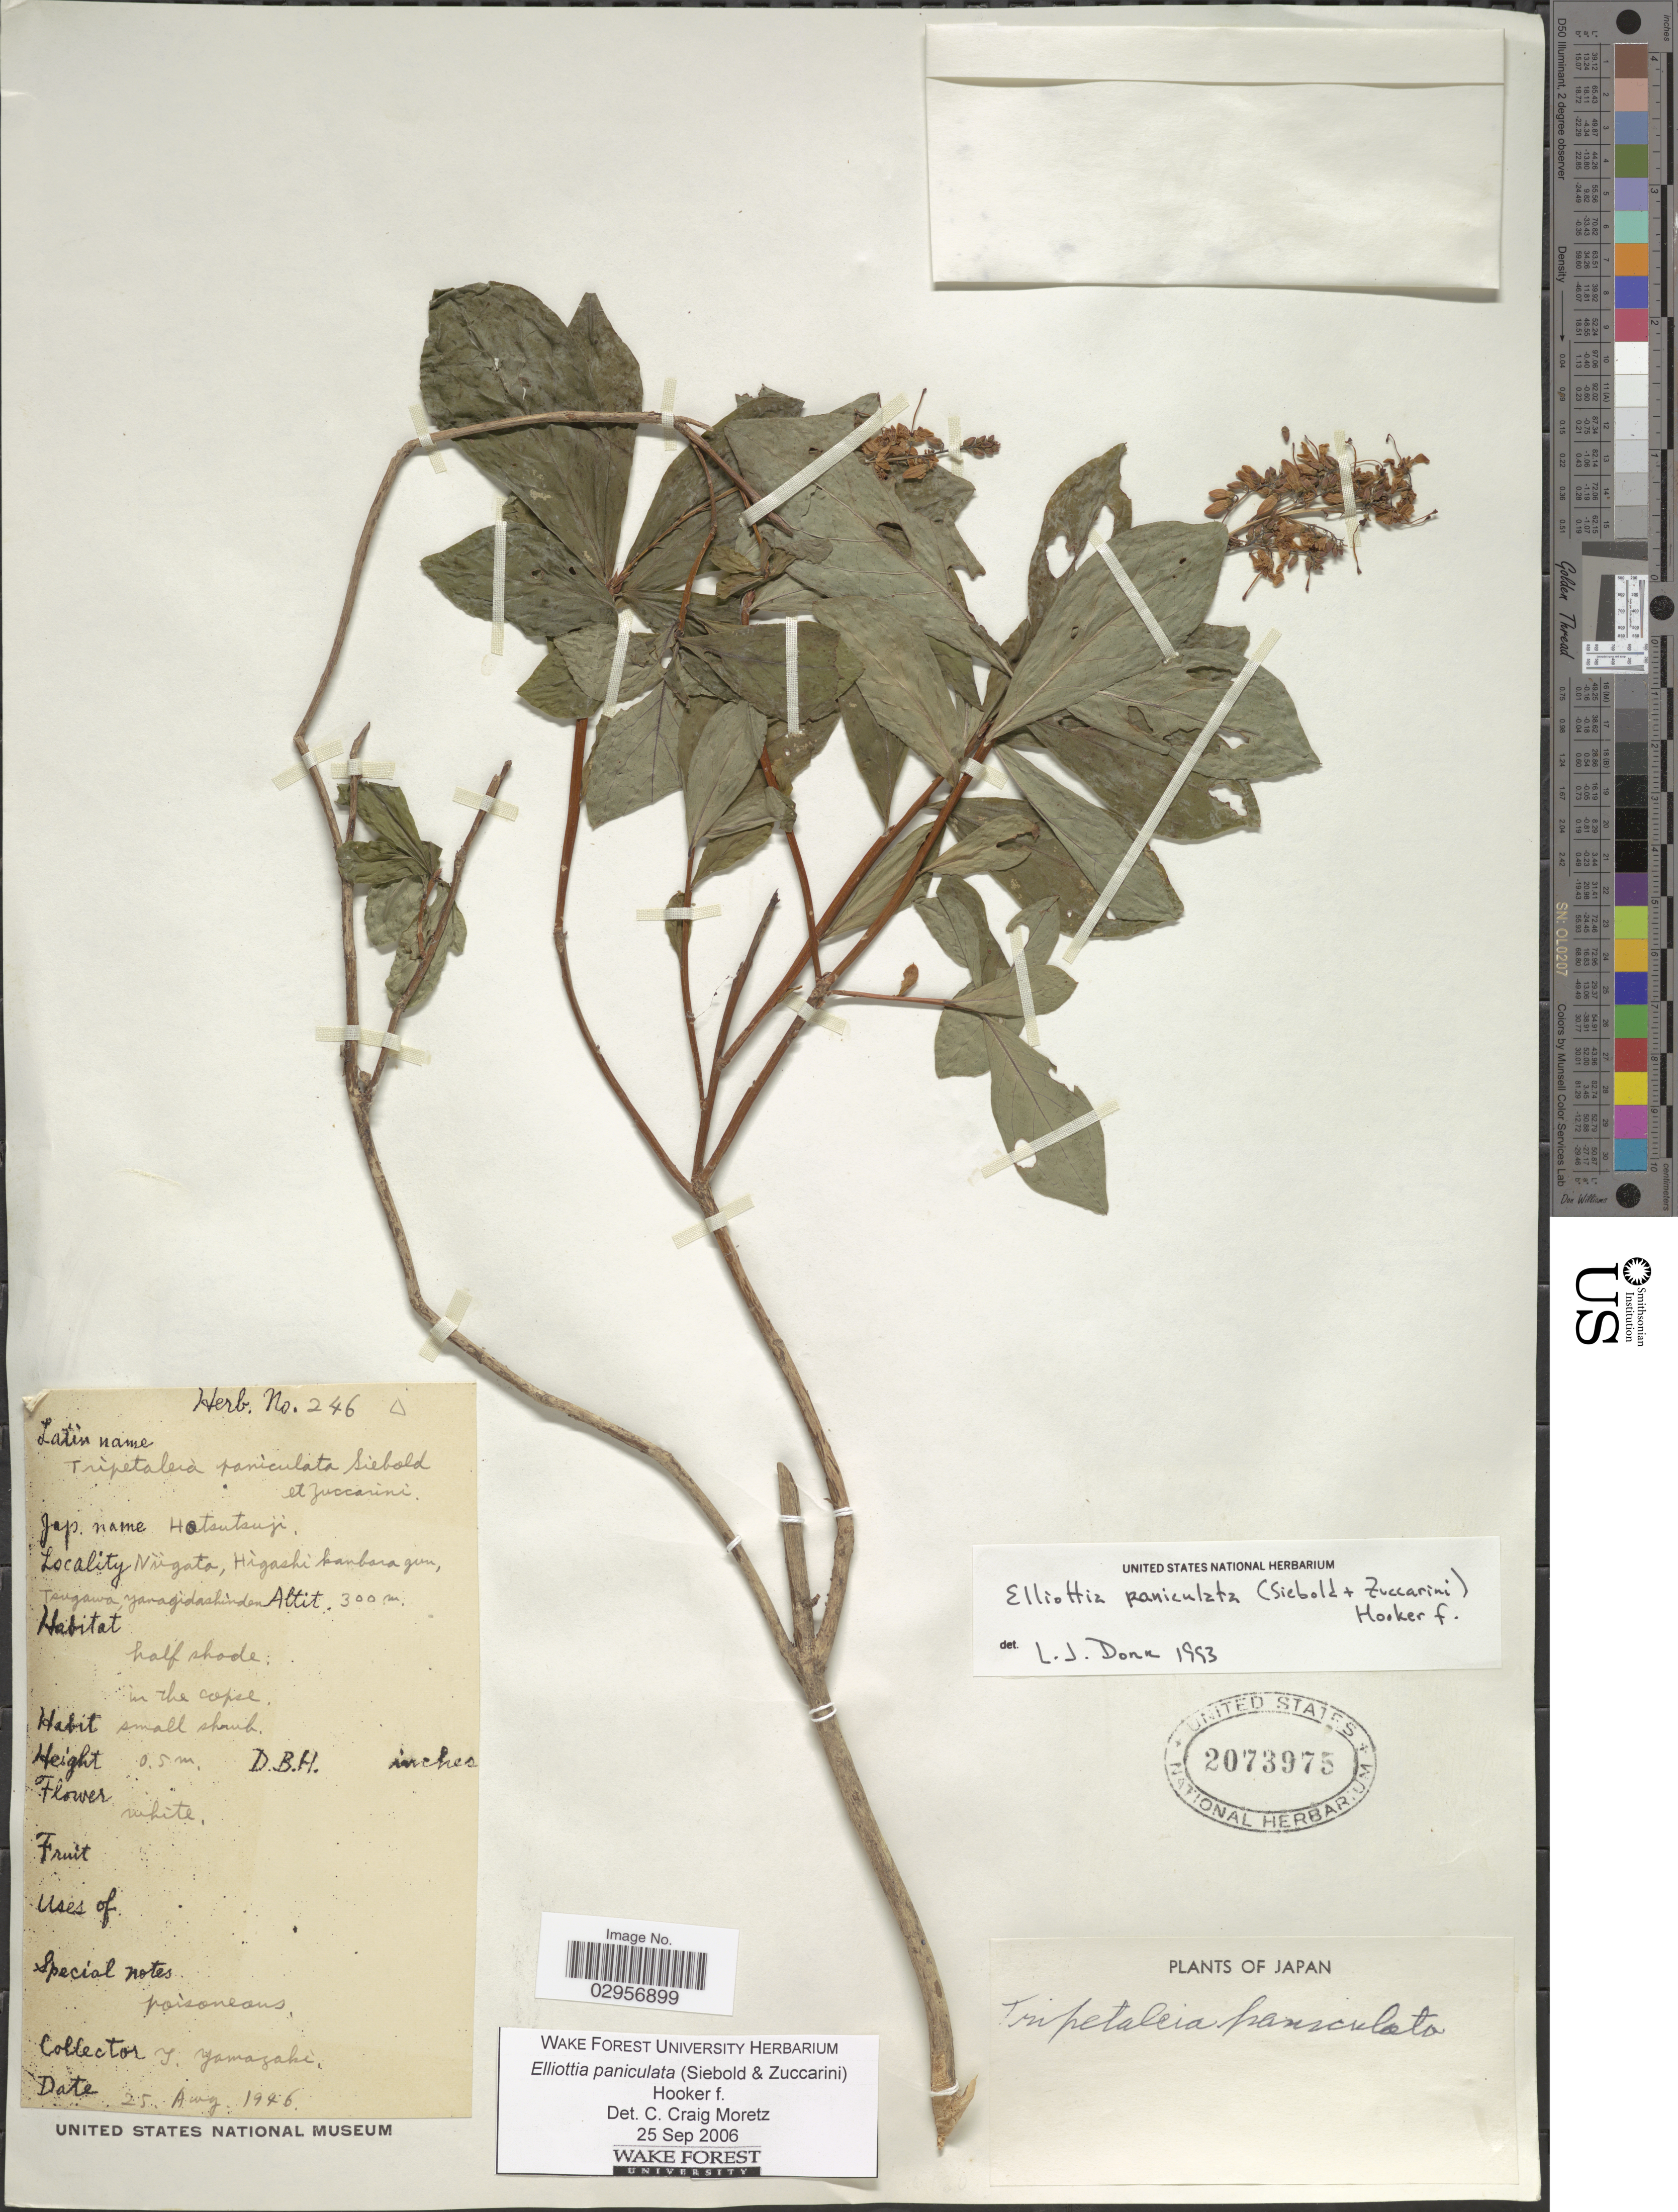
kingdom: Plantae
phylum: Tracheophyta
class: Magnoliopsida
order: Ericales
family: Ericaceae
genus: Elliottia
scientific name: Elliottia paniculata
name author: (Siebold & Zucc.) Benth. & Hook. f.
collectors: G. Yamasaki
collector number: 246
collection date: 1946-08-25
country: Japan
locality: Nugata, Higashi Kanbaragun, Tangawa, Yanagidashinden.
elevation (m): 300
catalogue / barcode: US 2073975